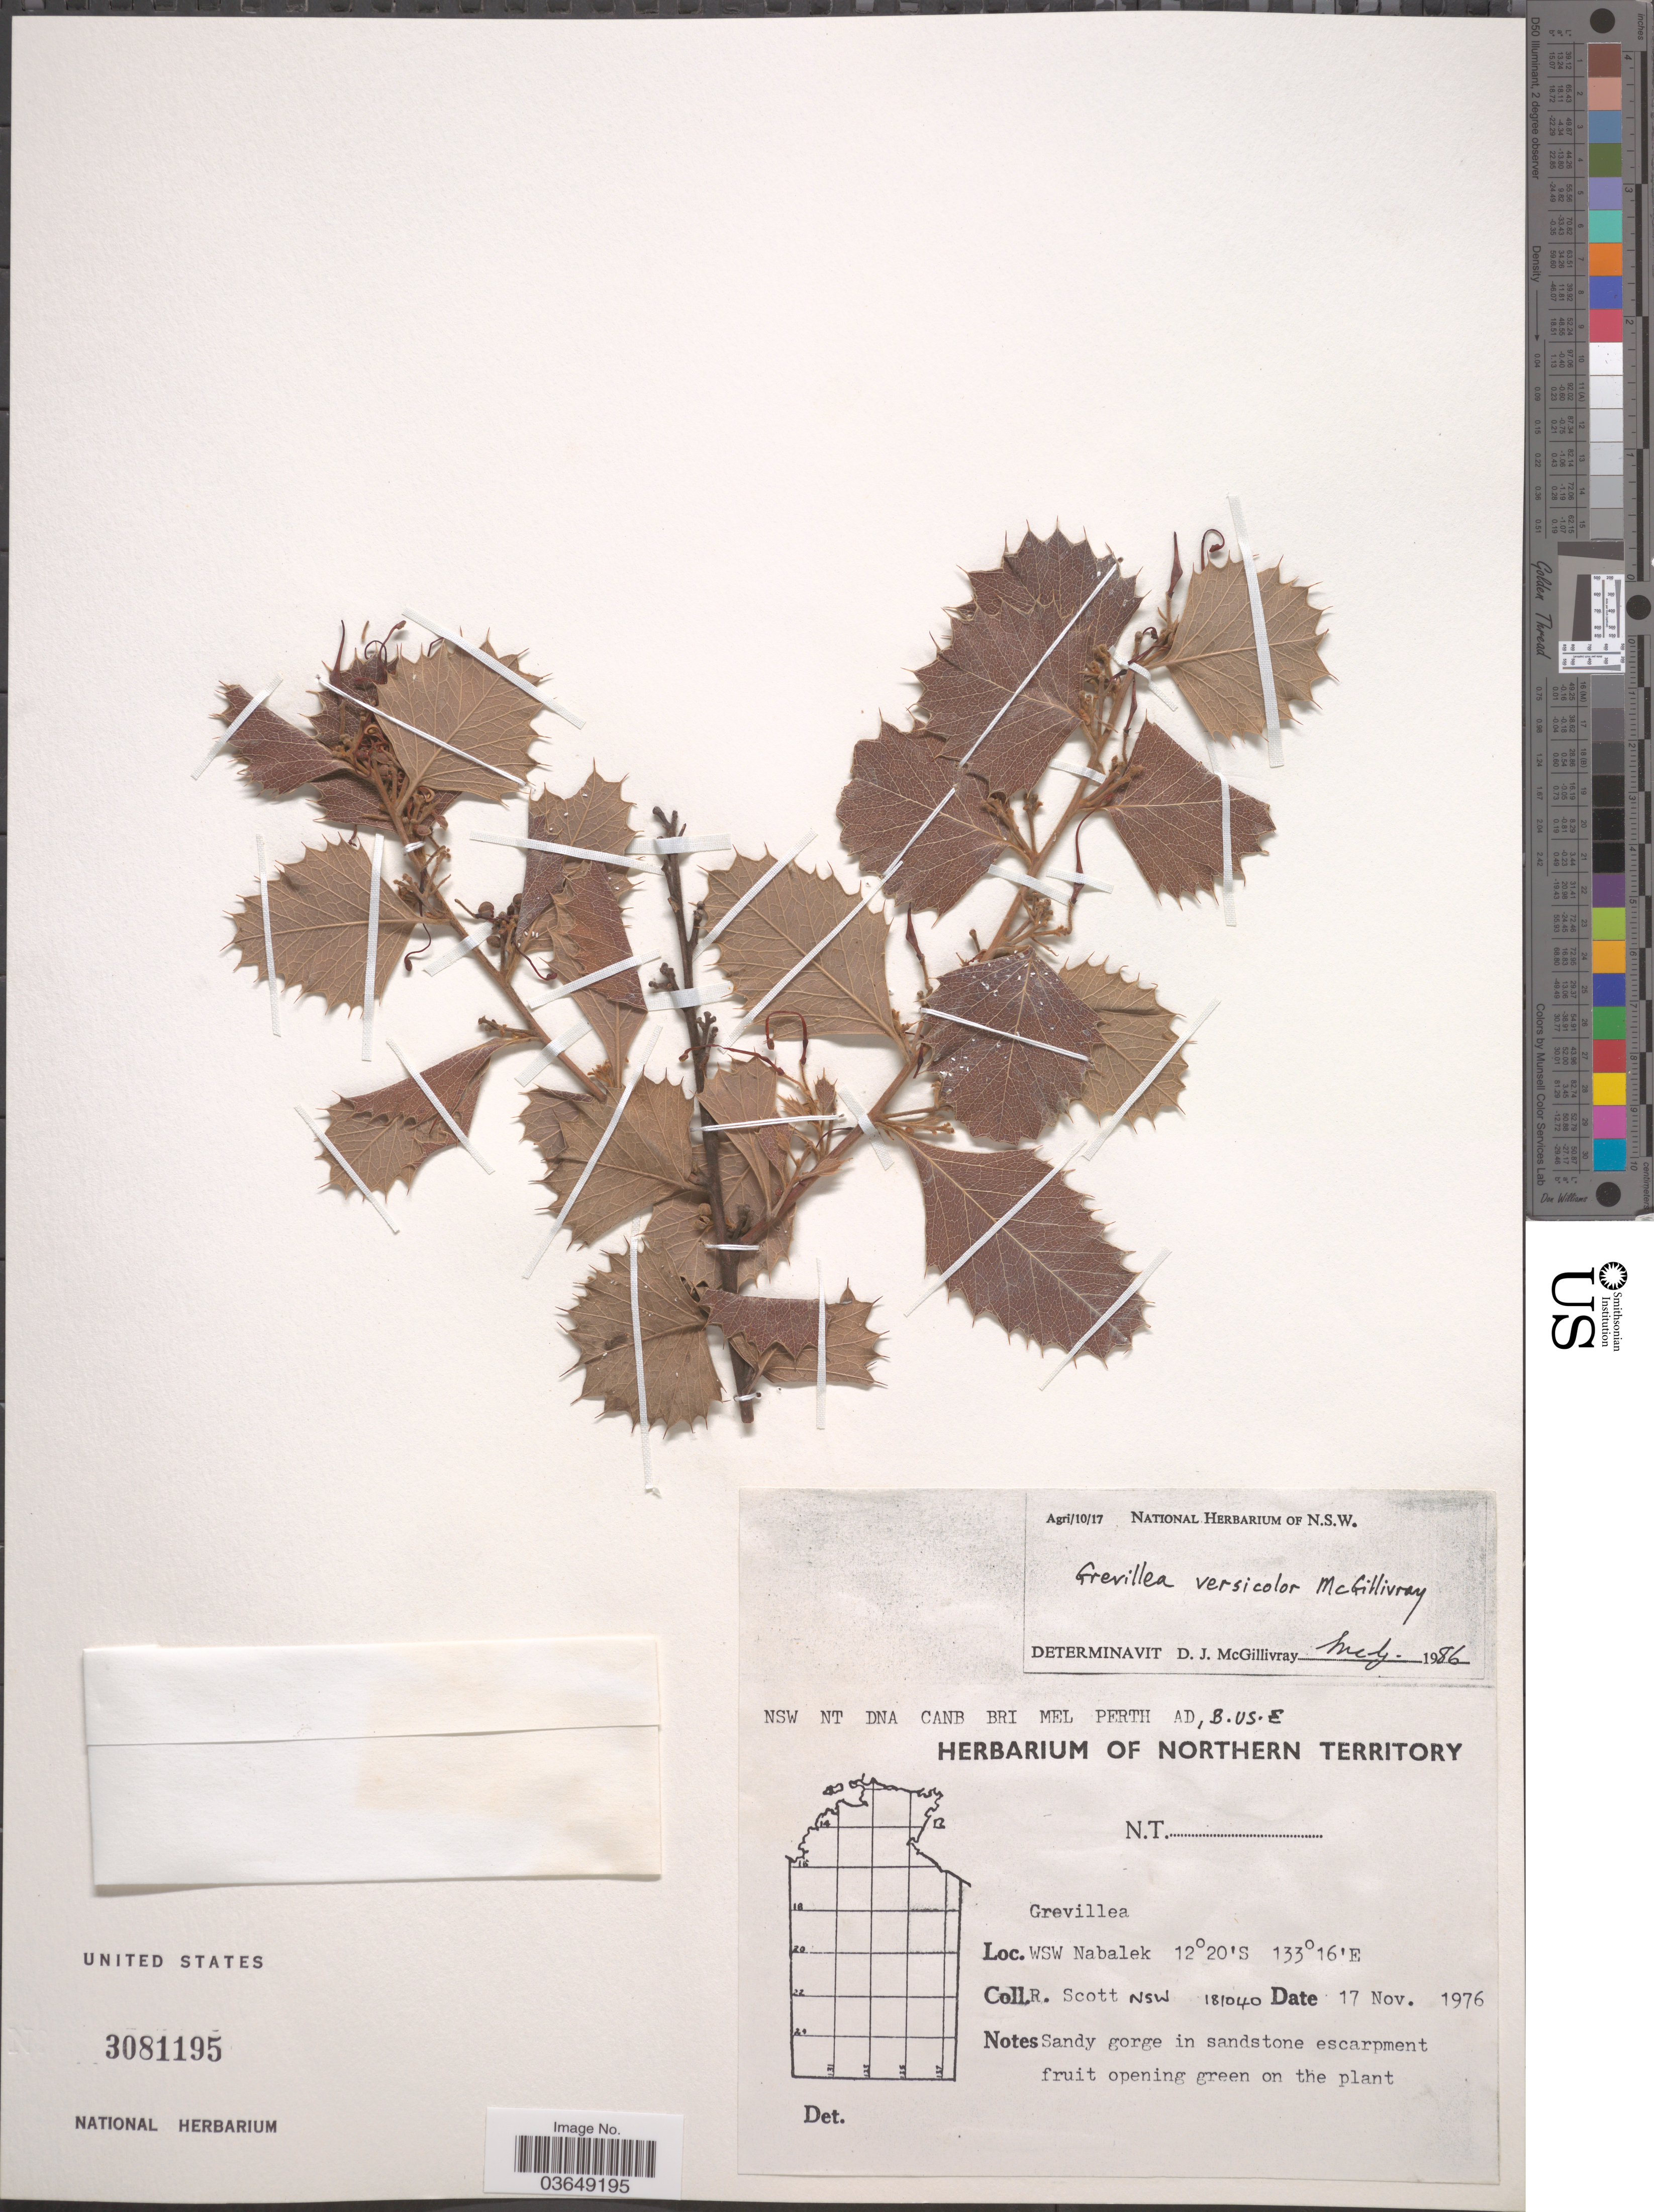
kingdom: Plantae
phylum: Tracheophyta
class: Magnoliopsida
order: Proteales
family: Proteaceae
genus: Grevillea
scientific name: Grevillea versicolor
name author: McGill.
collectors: R. Scott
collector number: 181040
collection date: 1976-11-17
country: Australia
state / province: Northern Territory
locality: WSW Nabalek.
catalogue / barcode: US 3081195